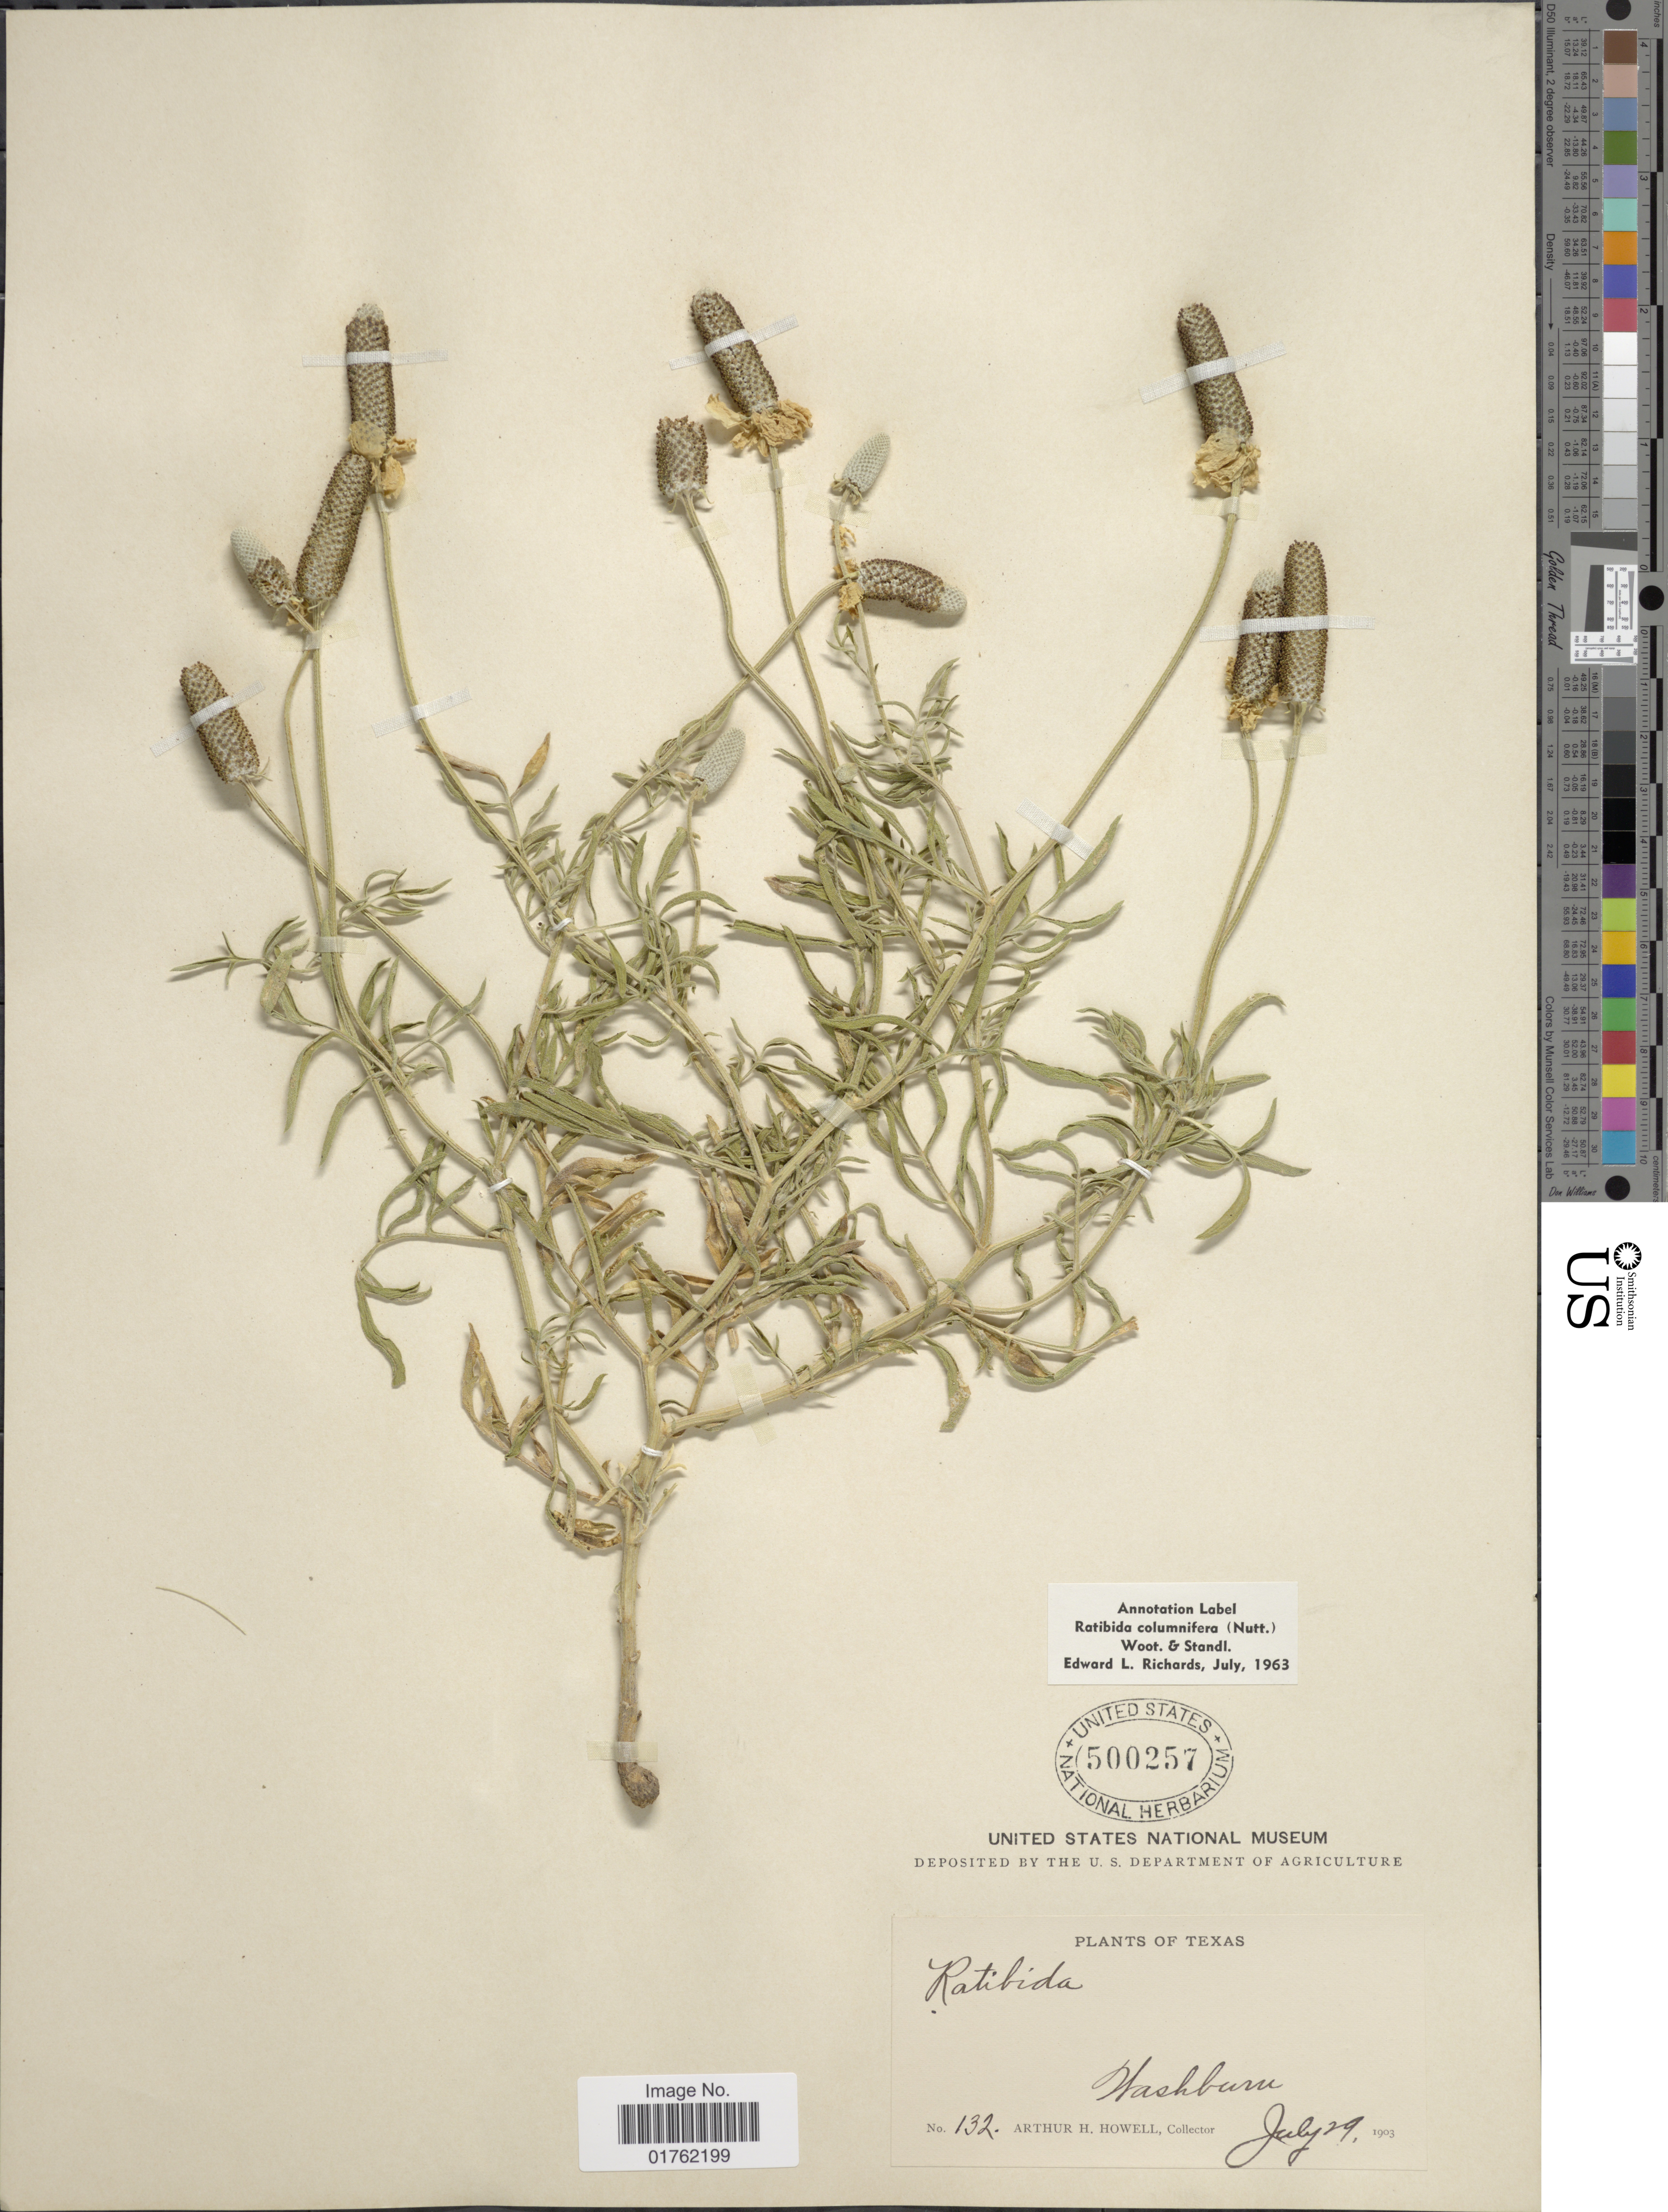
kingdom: Plantae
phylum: Tracheophyta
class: Magnoliopsida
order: Asterales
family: Asteraceae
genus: Ratibida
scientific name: Ratibida columnaris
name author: (Pursh) D. Don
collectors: A. Howell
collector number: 132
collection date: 1903-07-29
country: United States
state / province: Texas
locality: Washburn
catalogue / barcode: US 500257